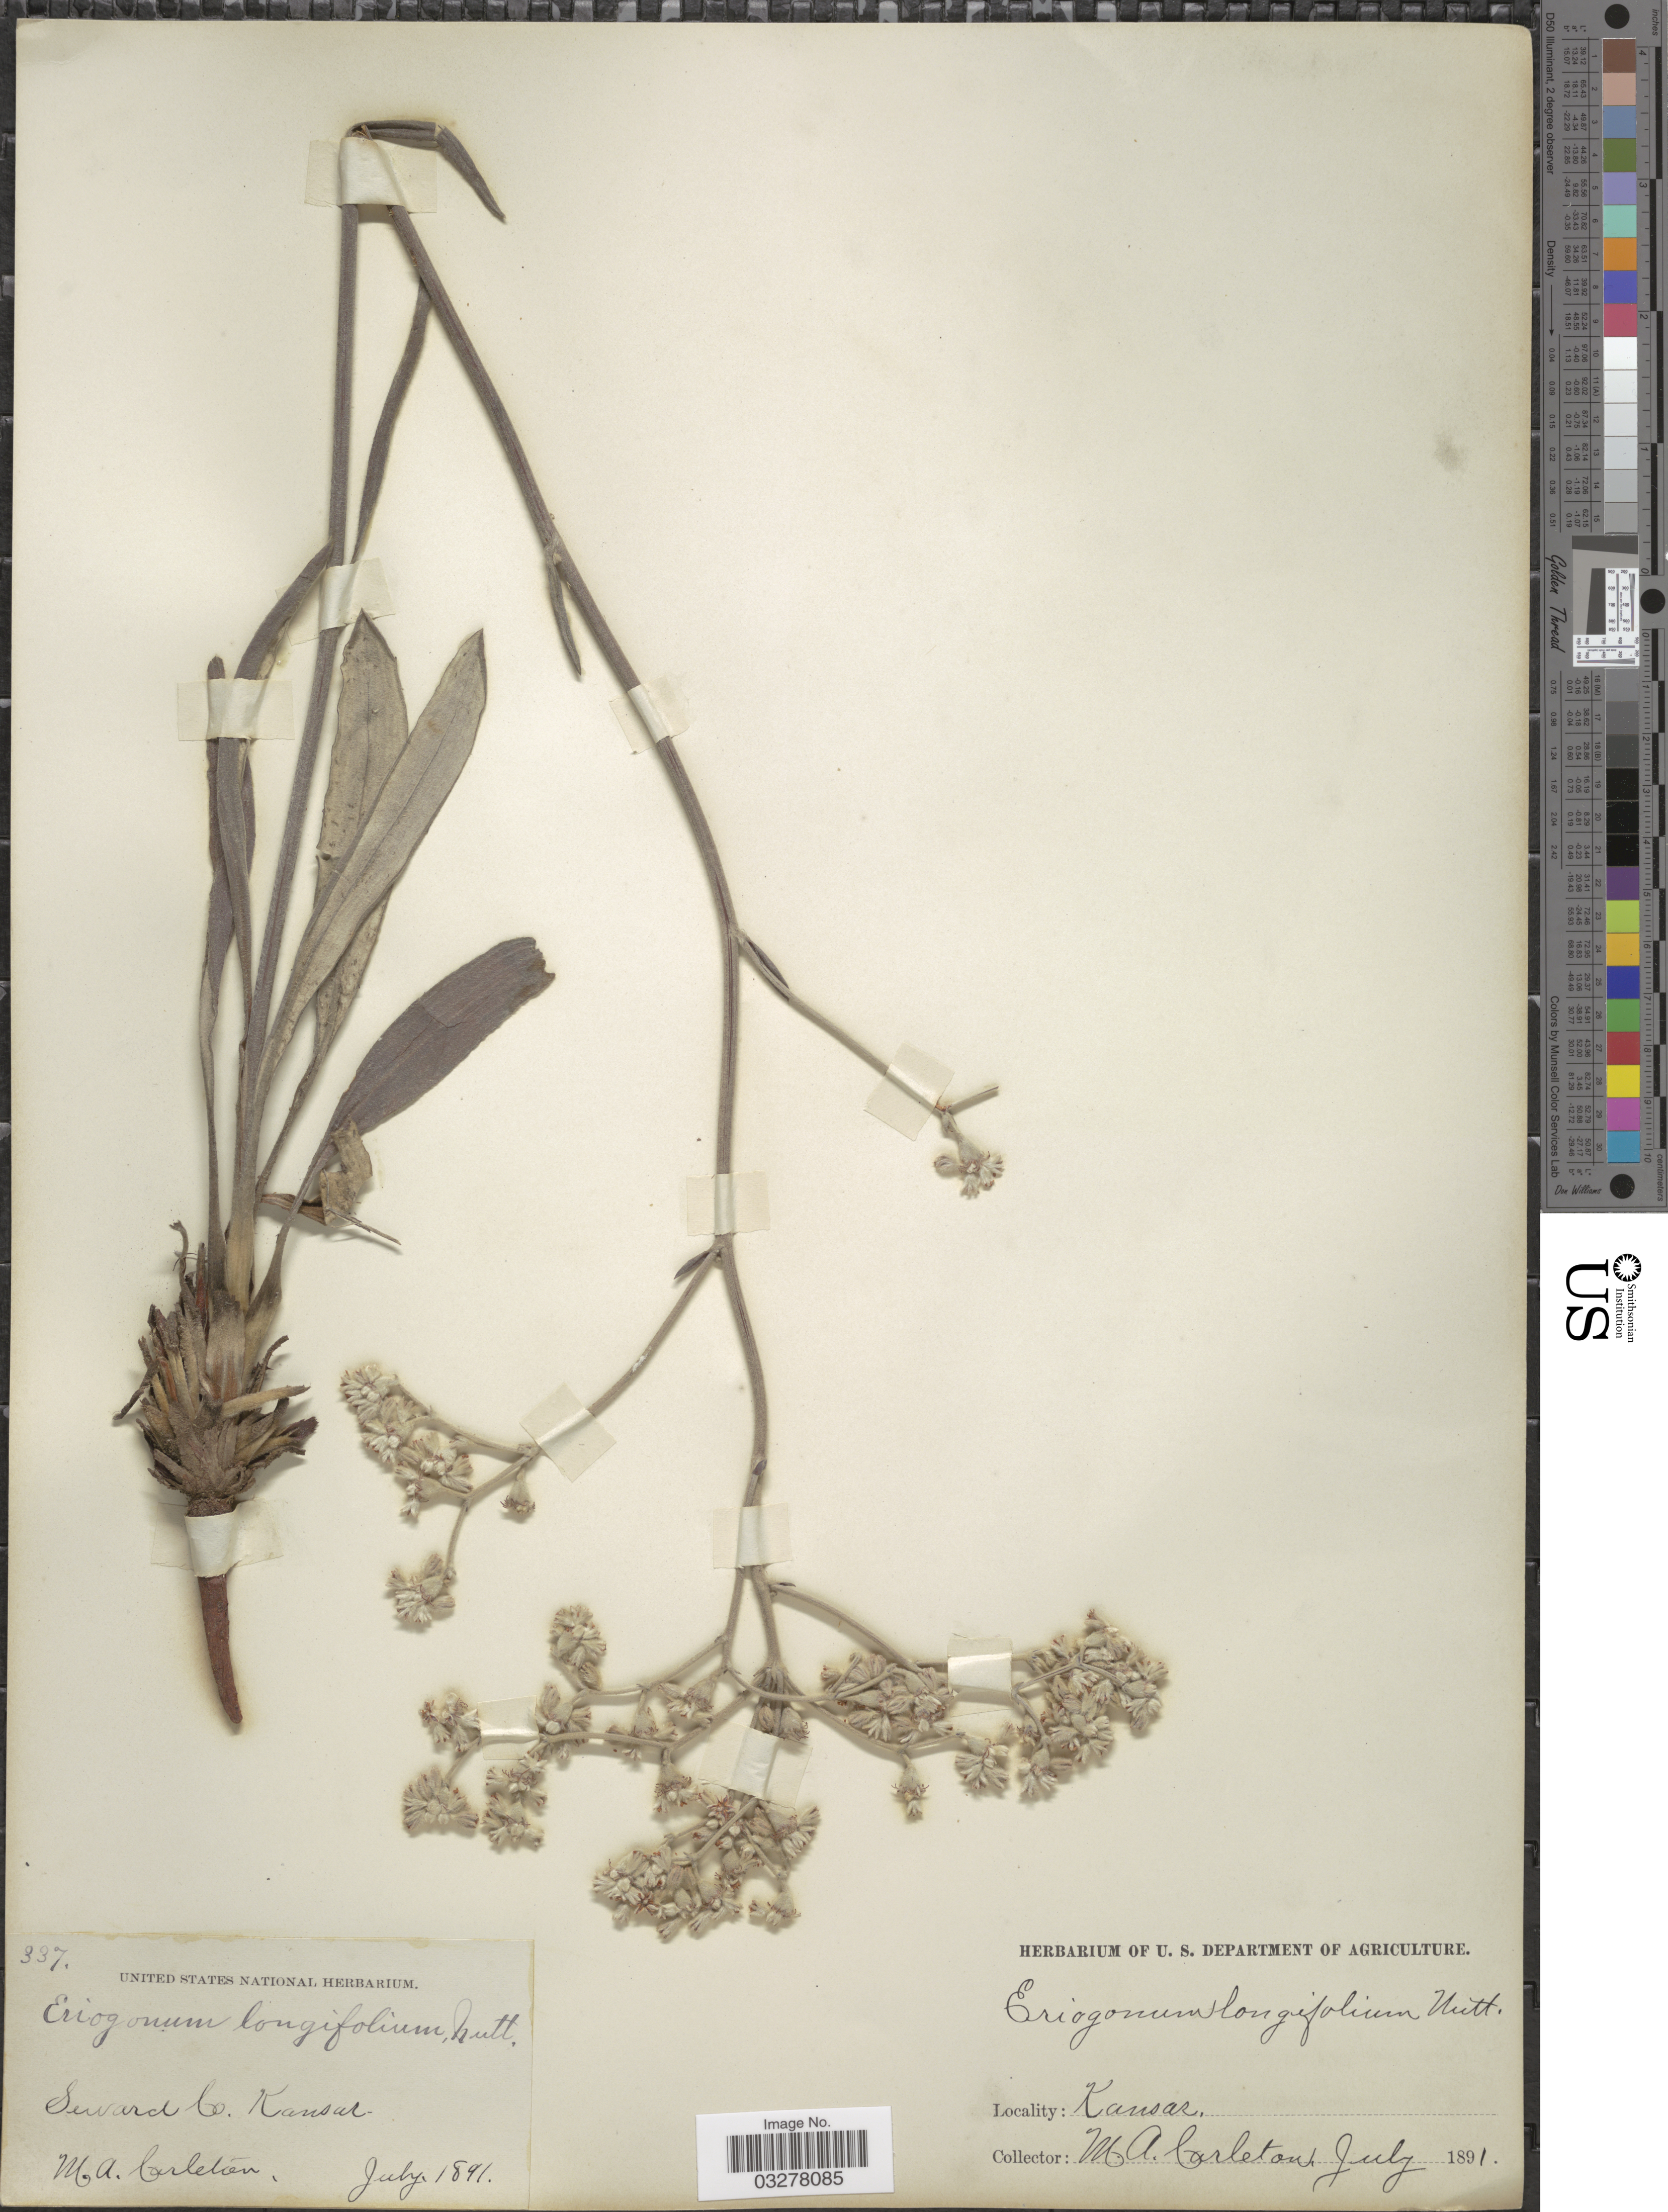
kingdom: Plantae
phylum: Tracheophyta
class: Magnoliopsida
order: Caryophyllales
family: Polygonaceae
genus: Eriogonum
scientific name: Eriogonum longifolium var. lindheimeri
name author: Gand.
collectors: M. A. Carleton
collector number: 337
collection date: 1891-07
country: United States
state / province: Kansas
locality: Seward Co.